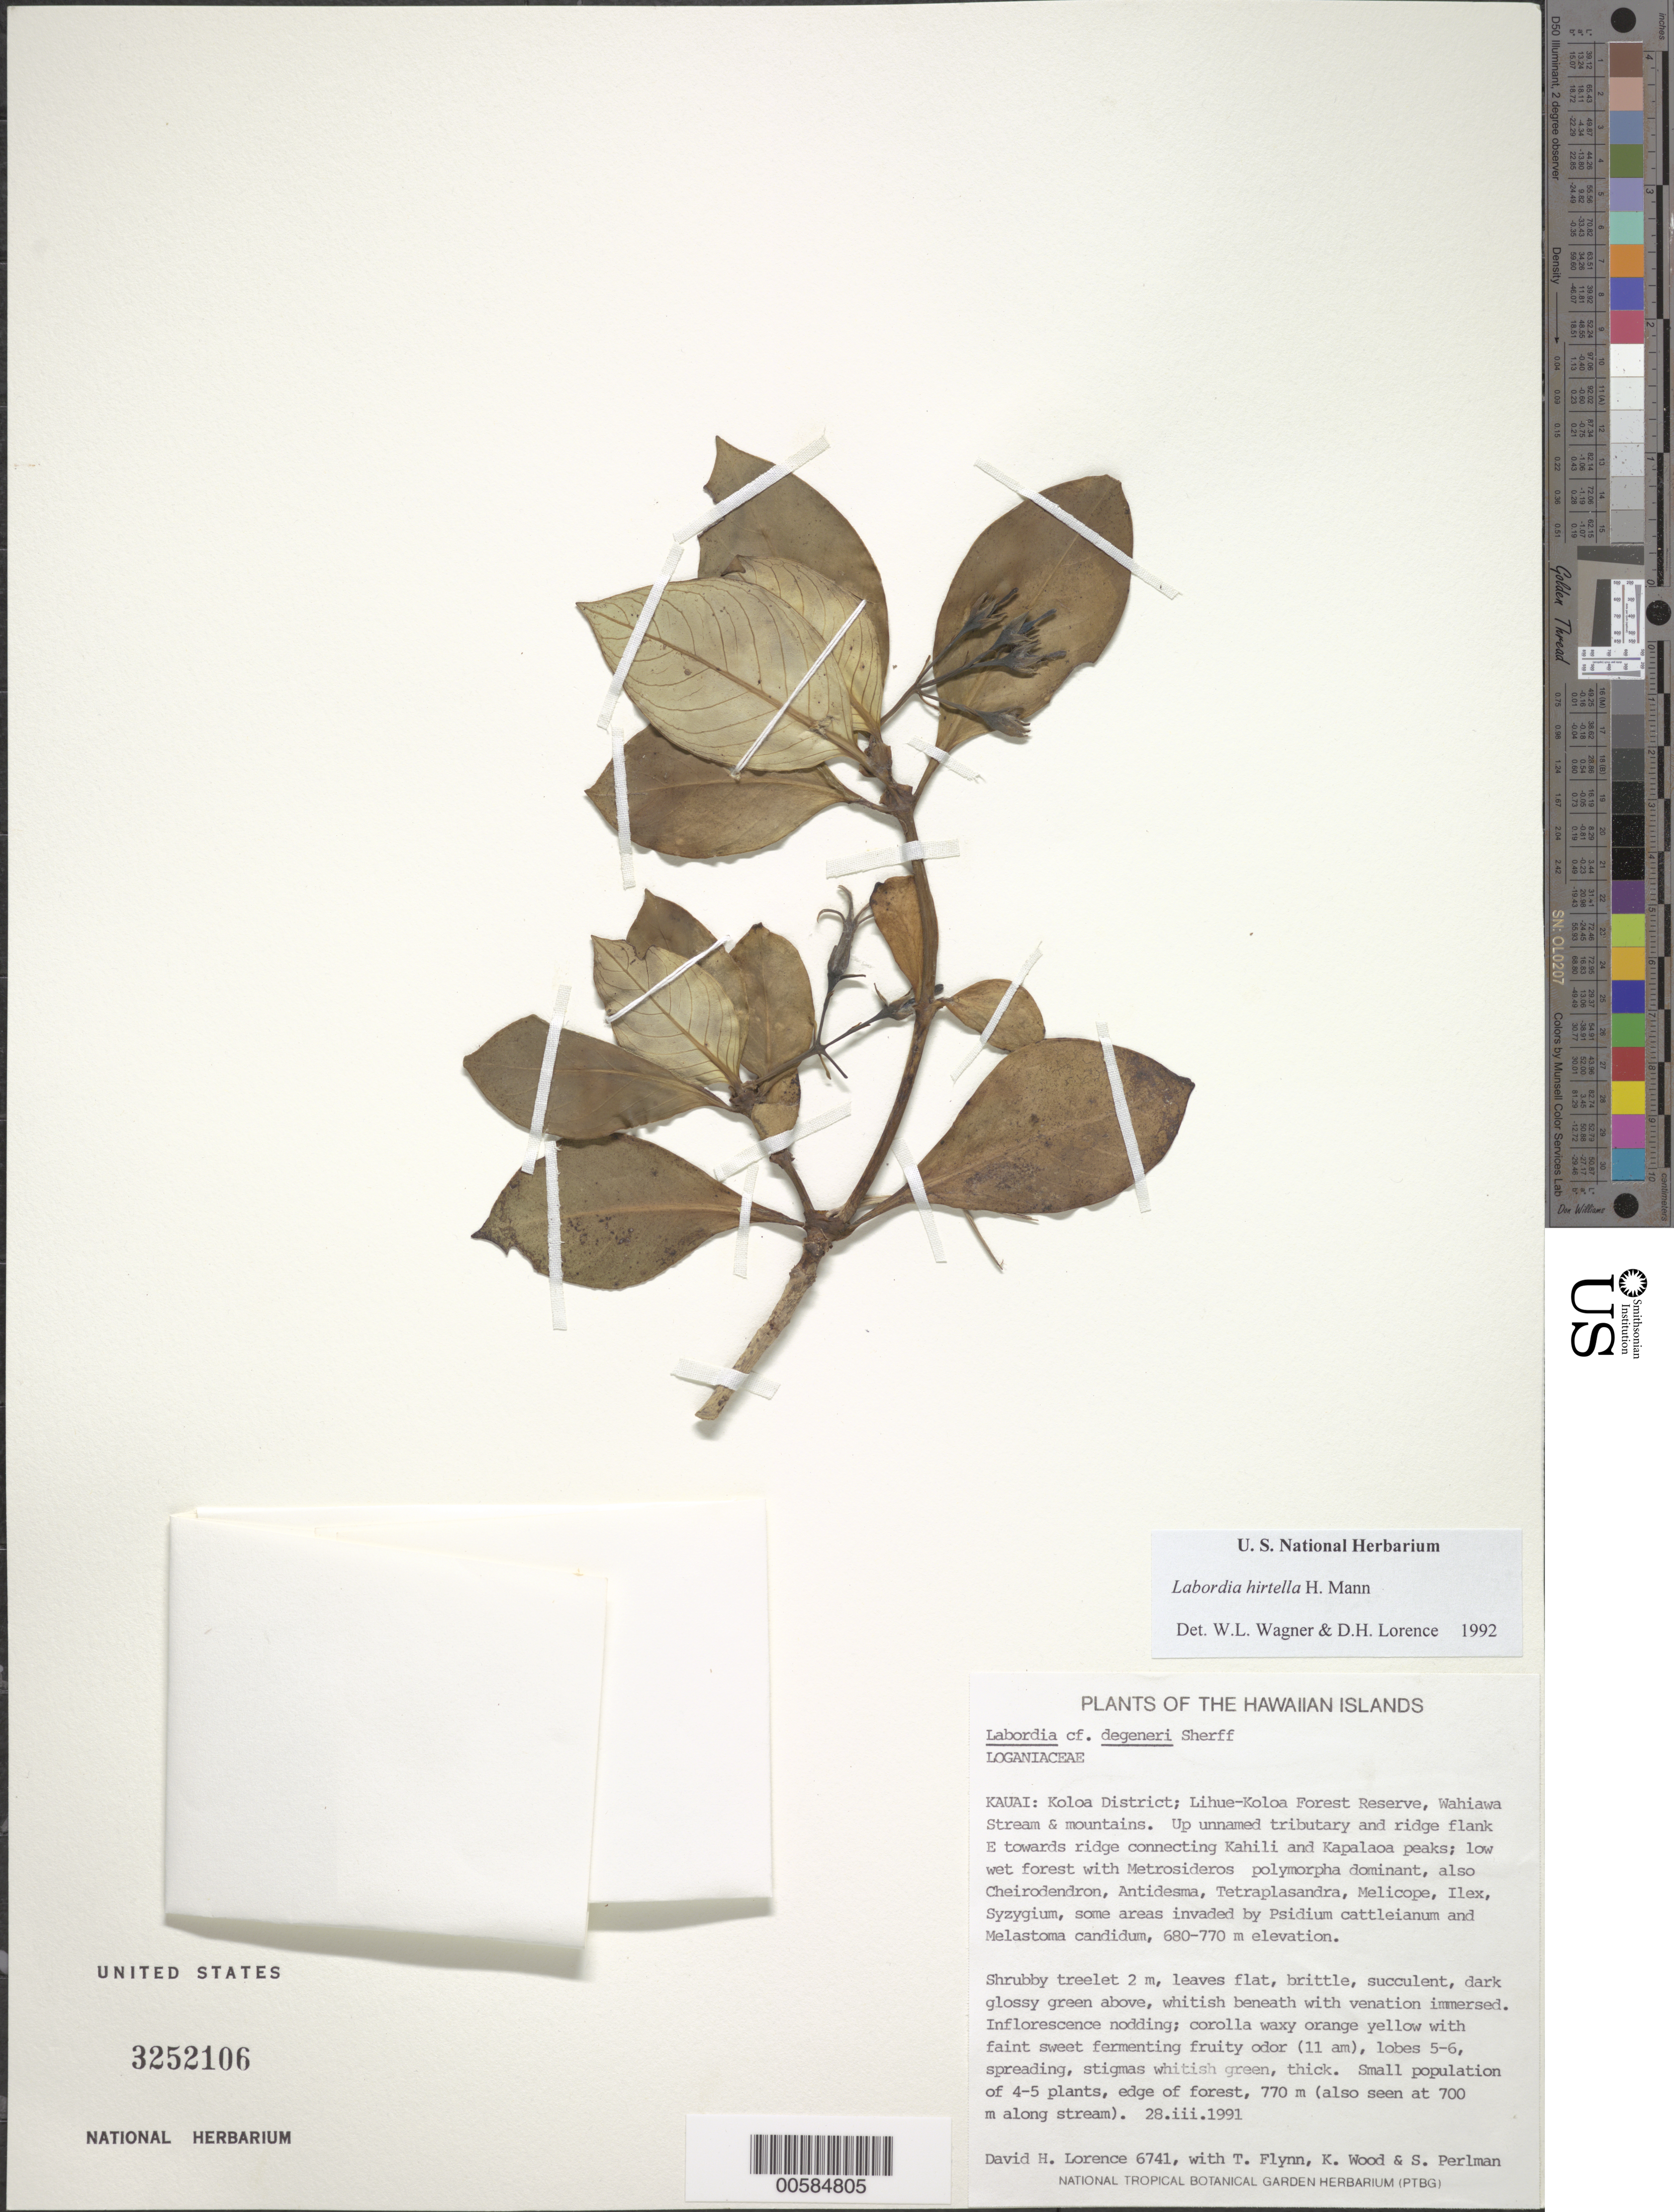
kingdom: Plantae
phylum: Tracheophyta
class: Magnoliopsida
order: Gentianales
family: Loganiaceae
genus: Geniostoma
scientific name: Geniostoma imadae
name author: K.R. Wood et al.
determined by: Wagner, W. L., (BOT), Smithsonian Institution - National Museum of Natural History (UNITED STATES)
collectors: D. Lorence, T. W. Flynn, K. Wood & S. P. Perlman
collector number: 6741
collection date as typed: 28 Mar 1991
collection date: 1991-03-28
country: United States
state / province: Hawaii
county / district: Kauai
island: Kaua'i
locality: Koloa Dist; Lihue-Koloa For Res, Wahiawa Str & mts. Up unnamed trib & rdg flank E towards rdg connecting Kahili & Kapalaoa peaks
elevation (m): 680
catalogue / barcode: US 3252106